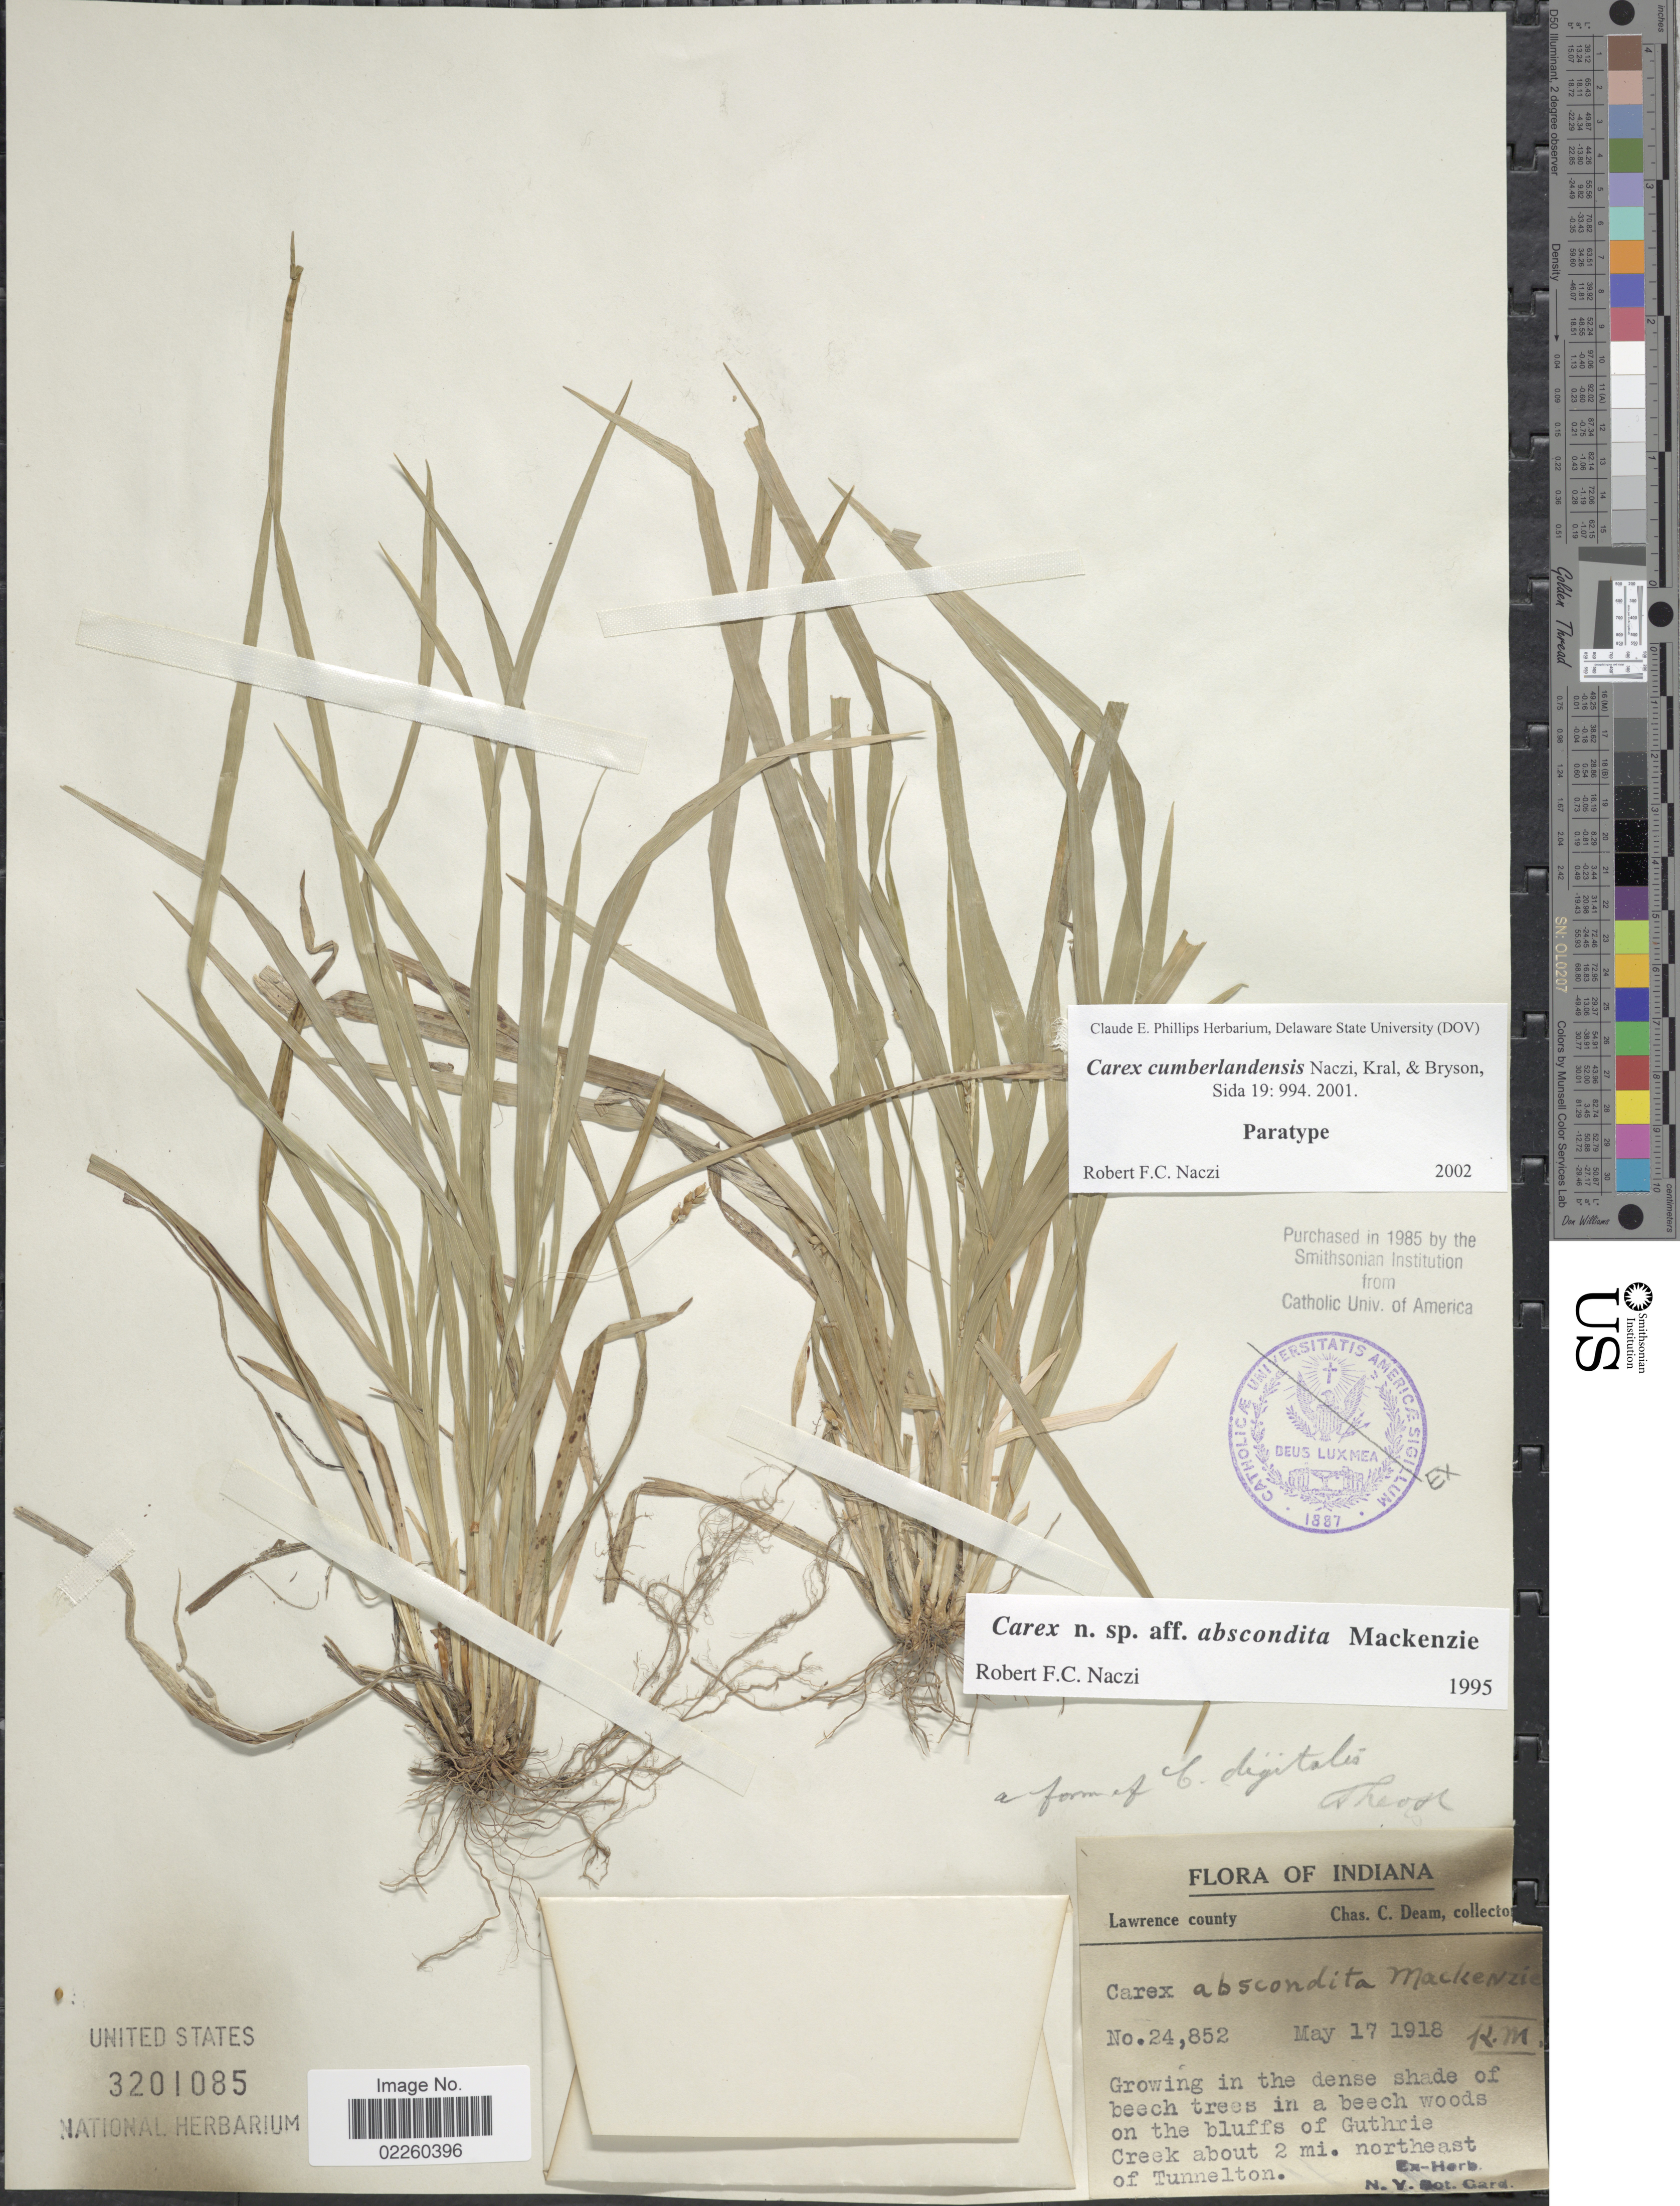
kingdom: Plantae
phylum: Tracheophyta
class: Liliopsida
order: Poales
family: Cyperaceae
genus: Carex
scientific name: Carex cumberlandensis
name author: Naczi & et al.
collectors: C. C. Deam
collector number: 24852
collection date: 1918-05-17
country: United States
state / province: Indiana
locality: Growing in the dense shade of beech trees in a beech woods on the bluffs of Guthrie Creek about 2 mi. northeast of Tunnelton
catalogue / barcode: US 3201085